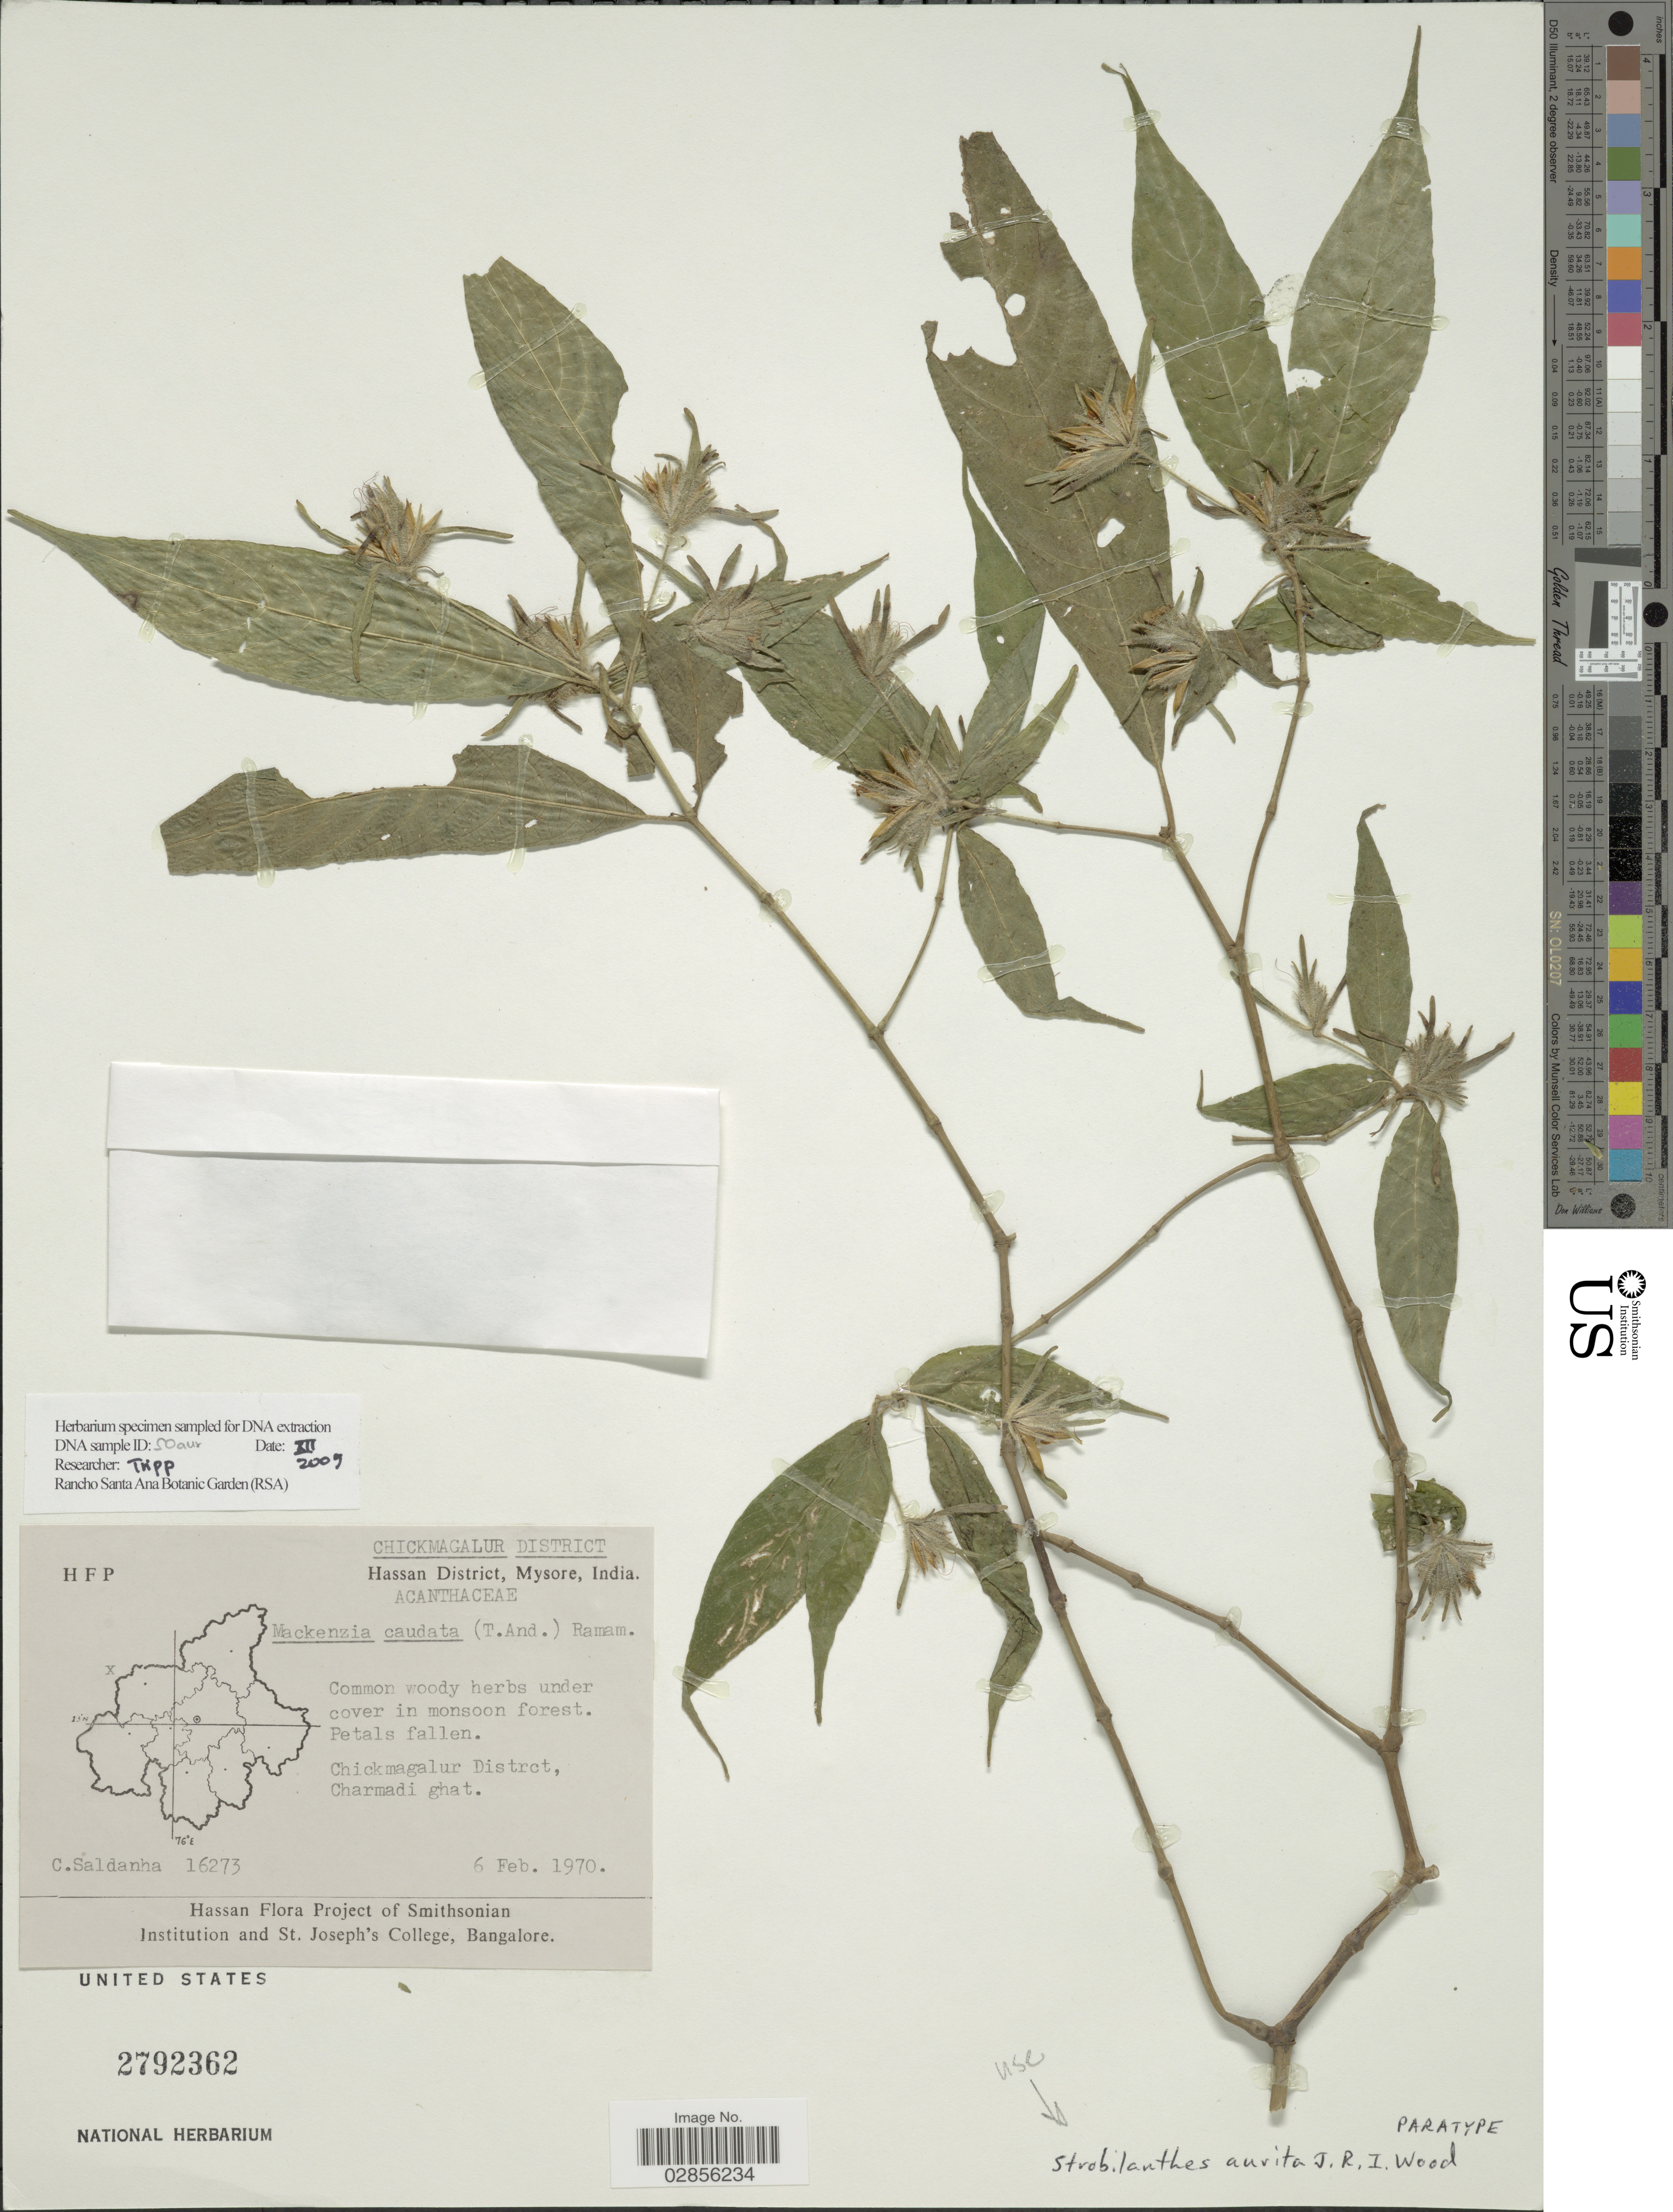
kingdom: Plantae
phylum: Tracheophyta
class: Magnoliopsida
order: Lamiales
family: Acanthaceae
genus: Strobilanthes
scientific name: Strobilanthes aurita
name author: J.R.I. Wood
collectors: C. Saldanha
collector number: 16273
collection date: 1970-02-06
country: India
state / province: Karnataka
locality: Hassan District, Mysore. Chickmagalur District, Charmadi ghat.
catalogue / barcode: US 2792362